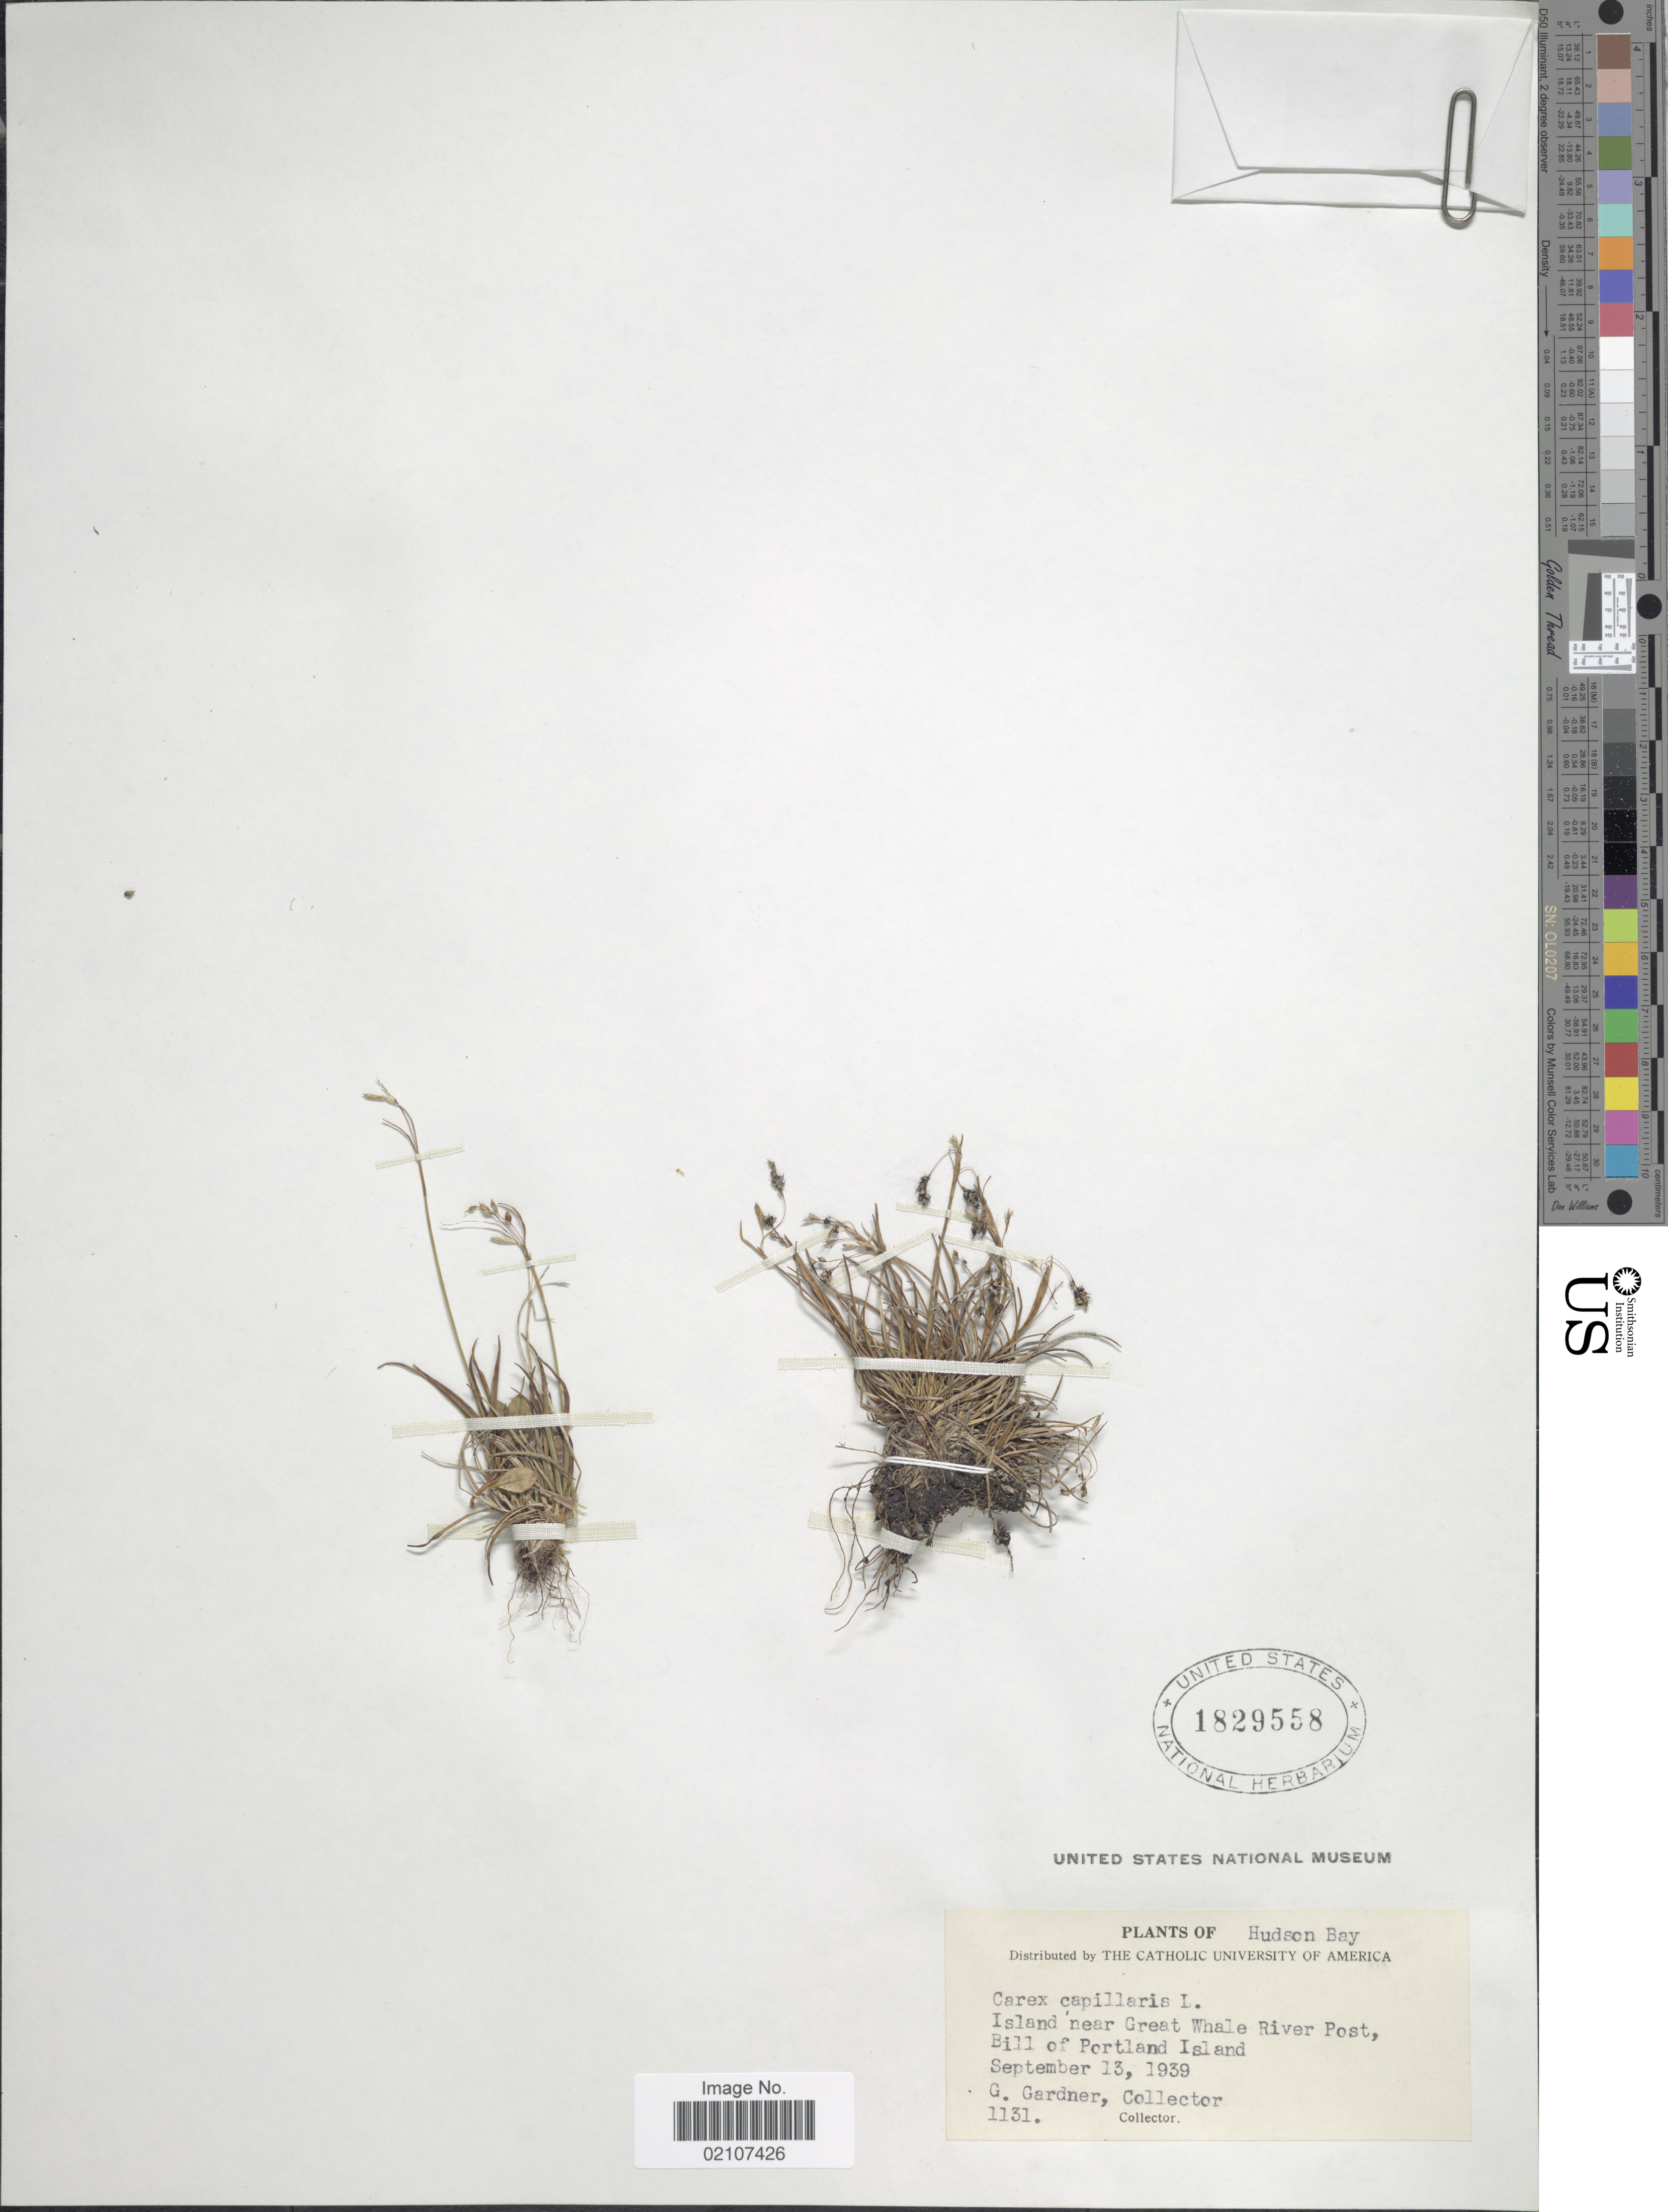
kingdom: Plantae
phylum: Tracheophyta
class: Liliopsida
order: Poales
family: Cyperaceae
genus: Carex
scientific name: Carex capillaris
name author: L.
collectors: G. Gardner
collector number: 1131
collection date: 1939-09-13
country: Canada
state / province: Quebec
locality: Hudson Bay, Island near Great Whale River Post, Bill of Portland Island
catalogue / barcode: US 1829558